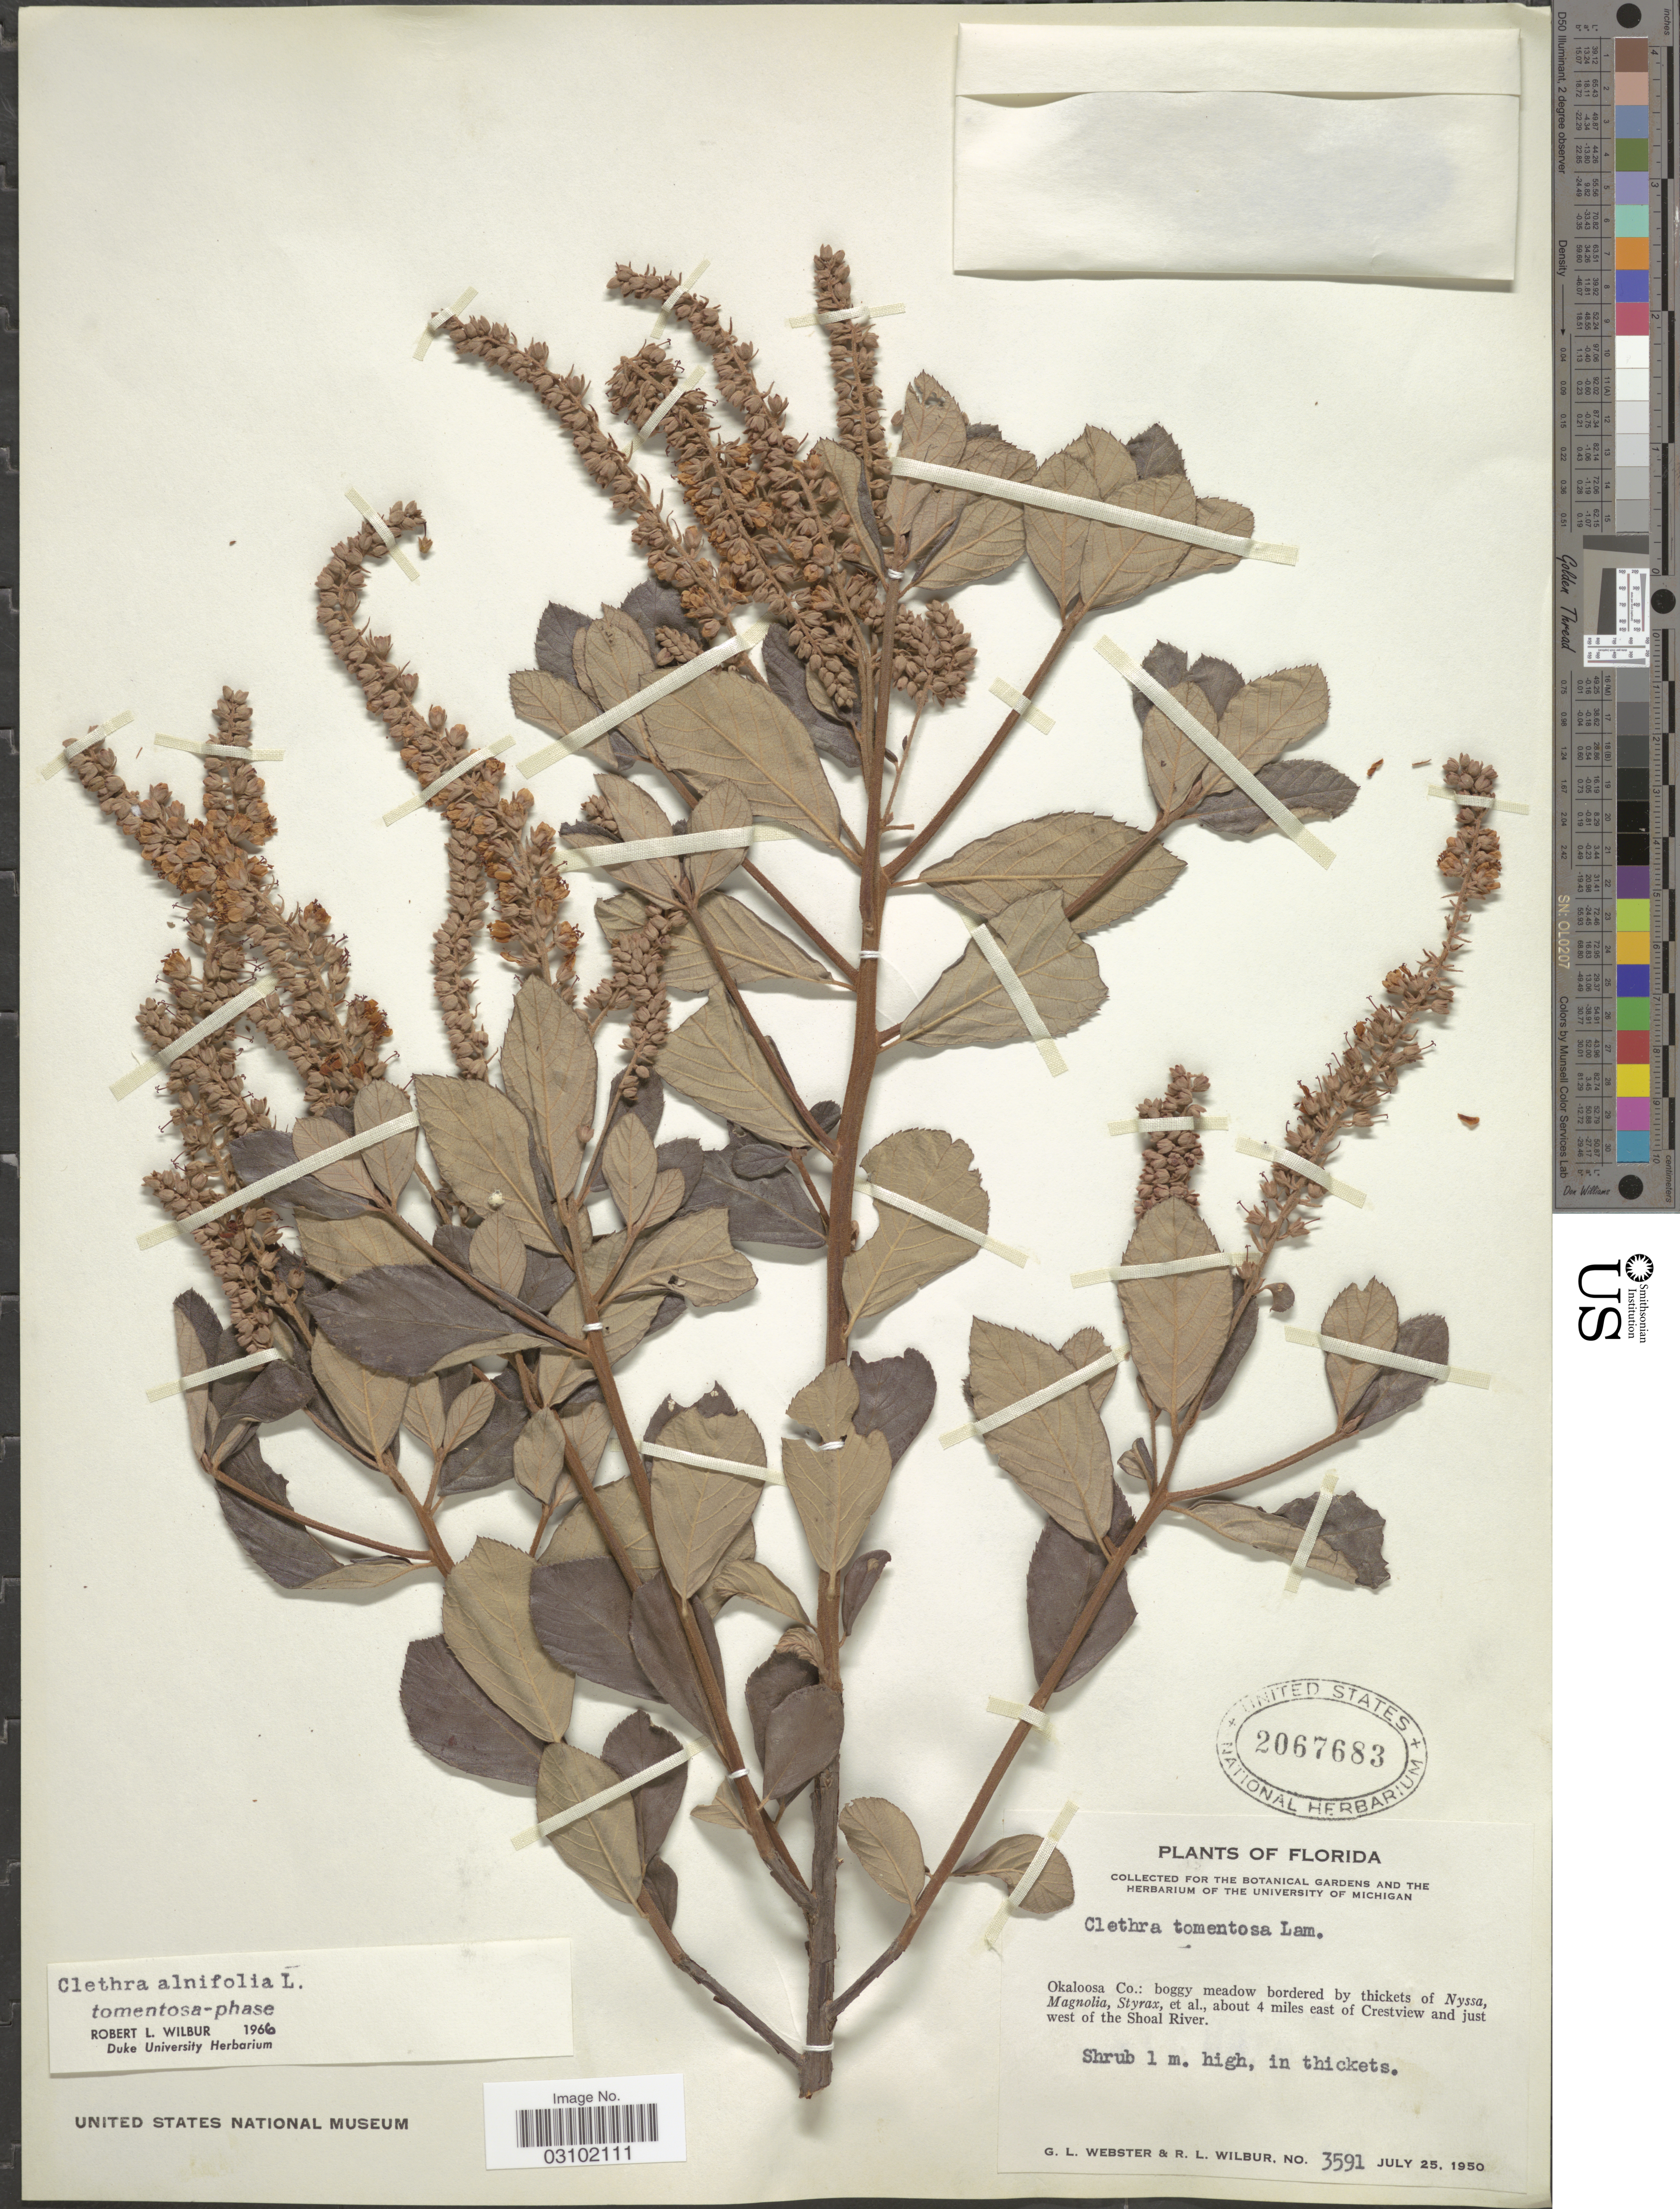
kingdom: Plantae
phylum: Tracheophyta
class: Magnoliopsida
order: Ericales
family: Clethraceae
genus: Clethra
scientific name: Clethra alnifolia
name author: L.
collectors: G. L. Webster & R. L. Wilbur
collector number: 3591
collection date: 1950-07-25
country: United States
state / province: Florida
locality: Okaloosa Co.: about 4 miles east of Crestview and just west of the Shoal River.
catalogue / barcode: US 2067683